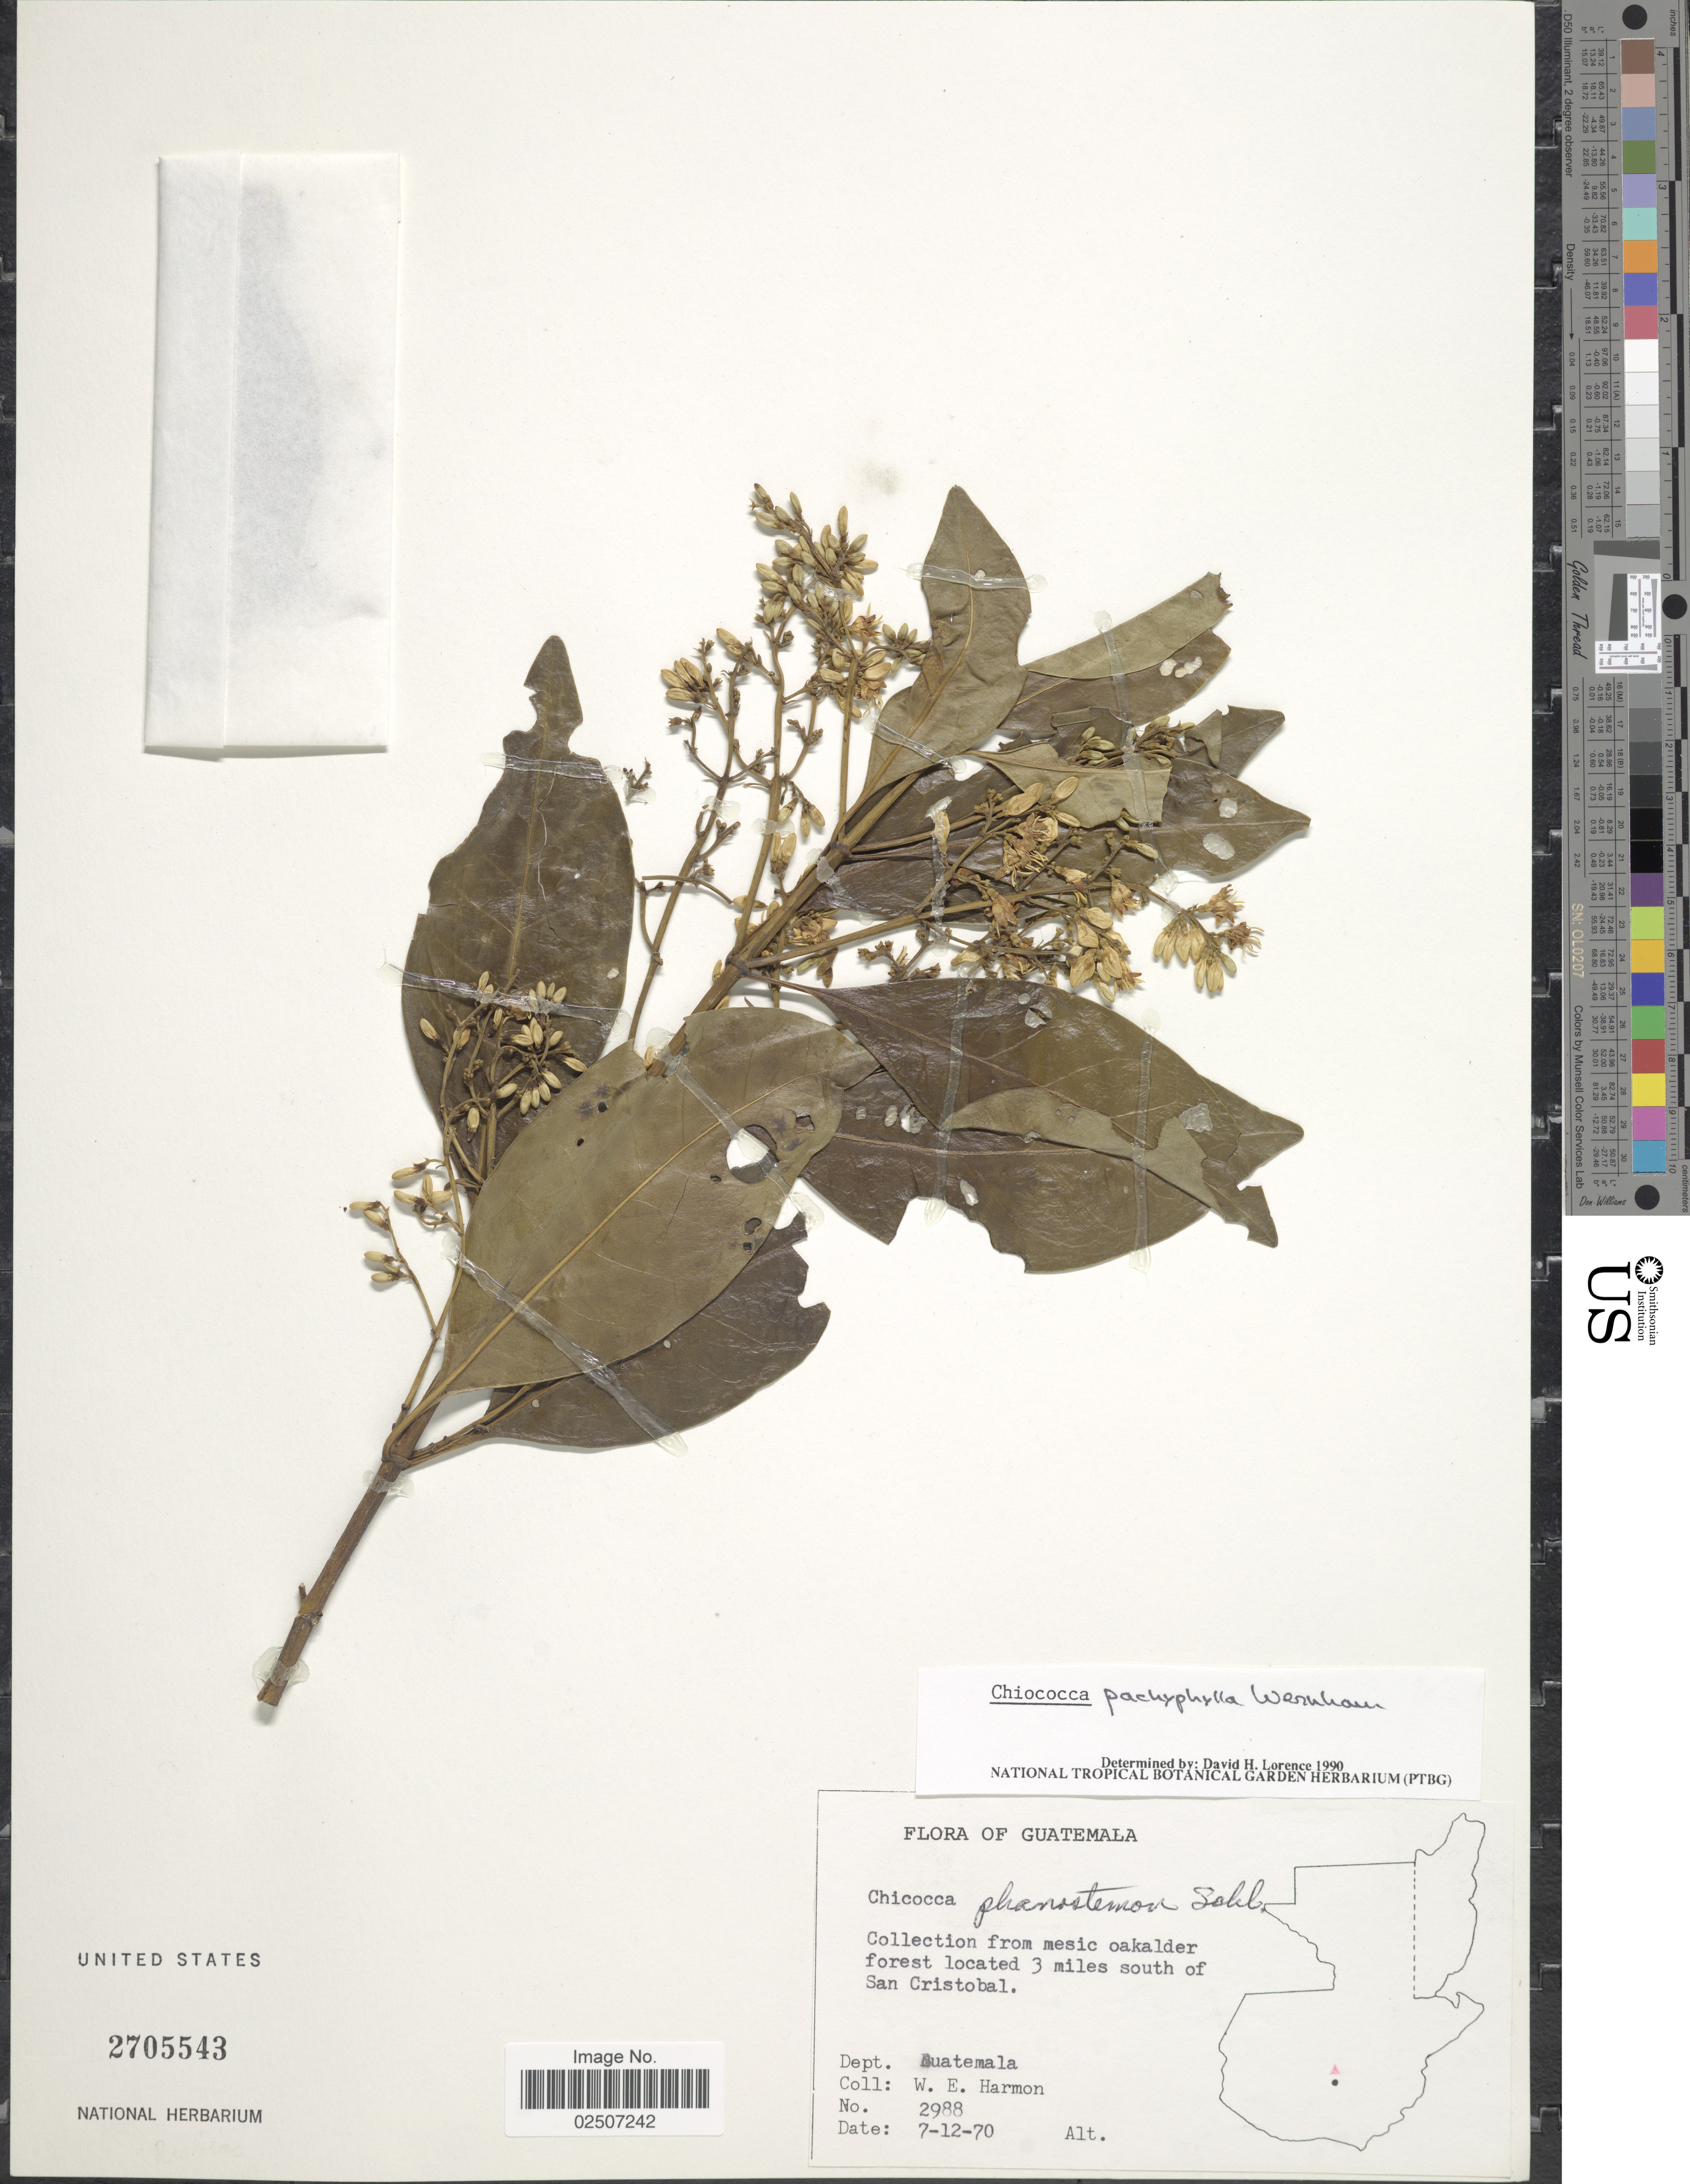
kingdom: Plantae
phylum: Tracheophyta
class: Magnoliopsida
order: Gentianales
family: Rubiaceae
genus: Chiococca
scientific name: Chiococca pachyphylla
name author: Wernham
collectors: W. E. Harmon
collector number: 2988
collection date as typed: Transcribed d/m/y: 7/12/70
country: Guatemala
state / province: Guatemala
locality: Collection from mesic oakalder forest located 3 miles south of San Cristobal. Dept. Guatemala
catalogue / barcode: US 2705543